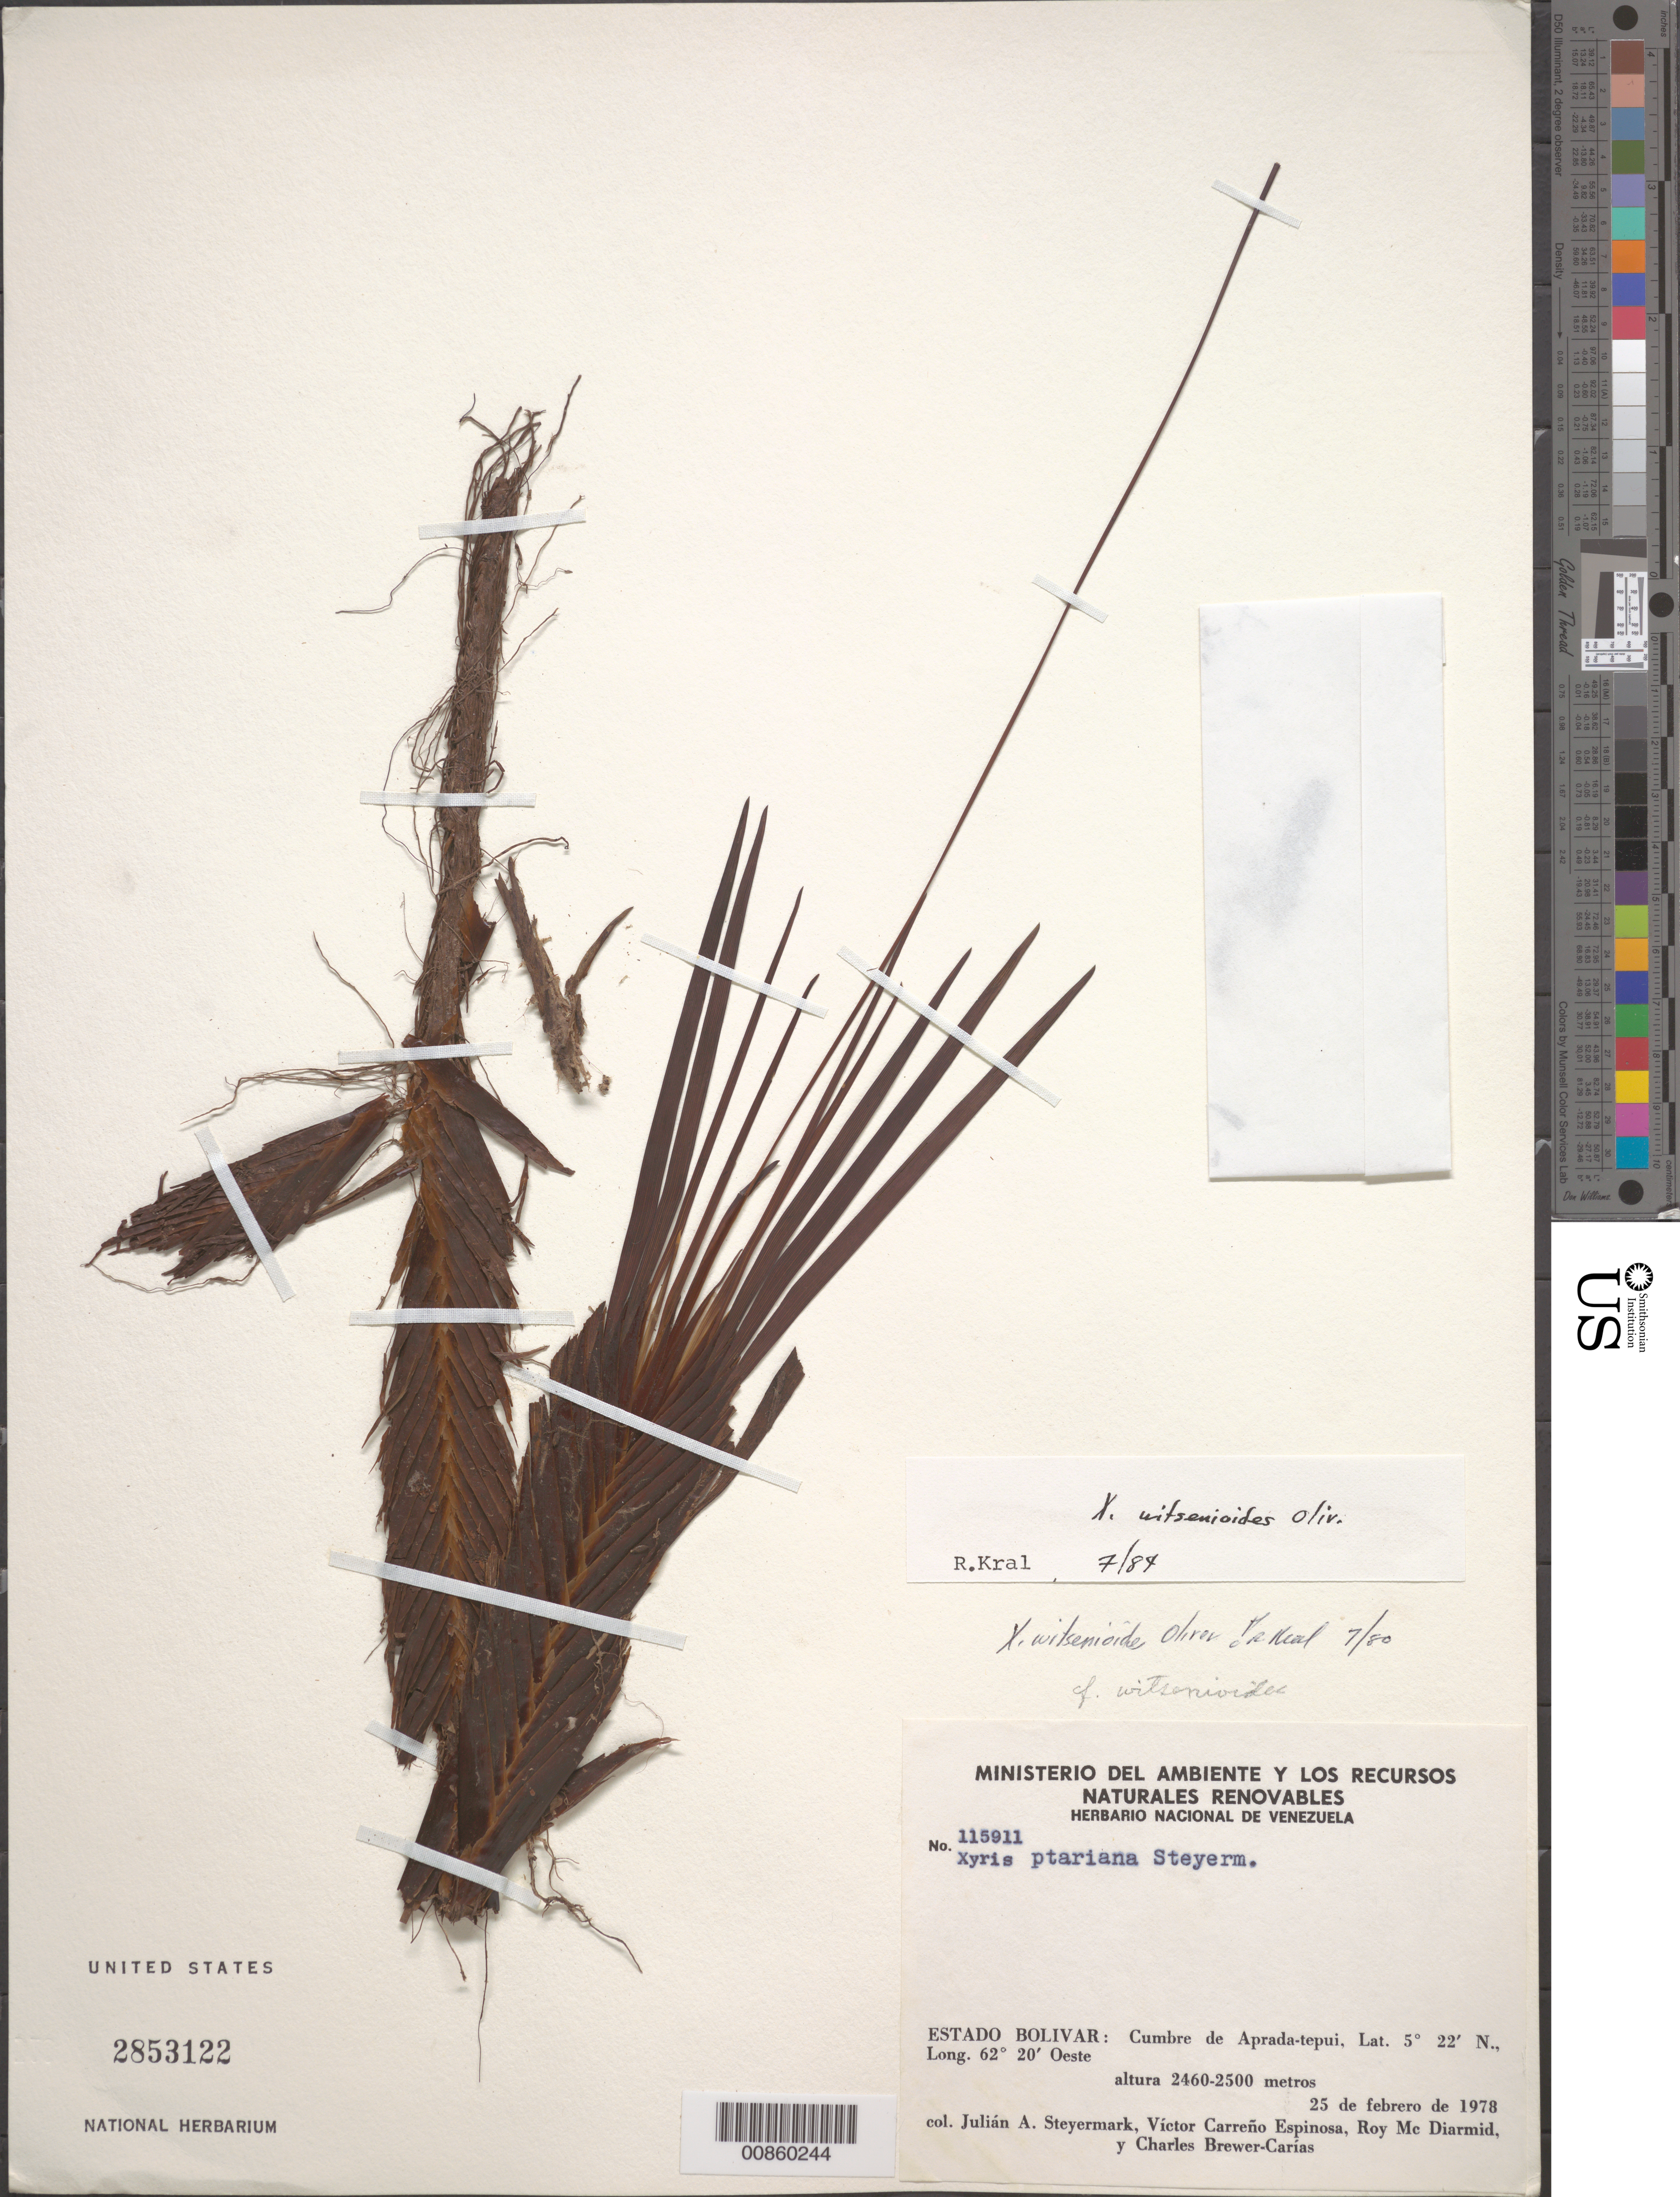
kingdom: Plantae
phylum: Tracheophyta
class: Liliopsida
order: Poales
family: Xyridaceae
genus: Xyris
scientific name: Xyris witsenioides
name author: Oliv. ex Thurn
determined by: Kral, Robert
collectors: J. Steyermark, V. Carreño E., R. Mc Diarmid & C. Brewer-Carias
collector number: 115911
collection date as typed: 25-Feb-78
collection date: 1978-02-25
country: Venezuela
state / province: Bolívar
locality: Aprada-tepuí, cumbre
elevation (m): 2460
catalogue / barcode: US 2853122